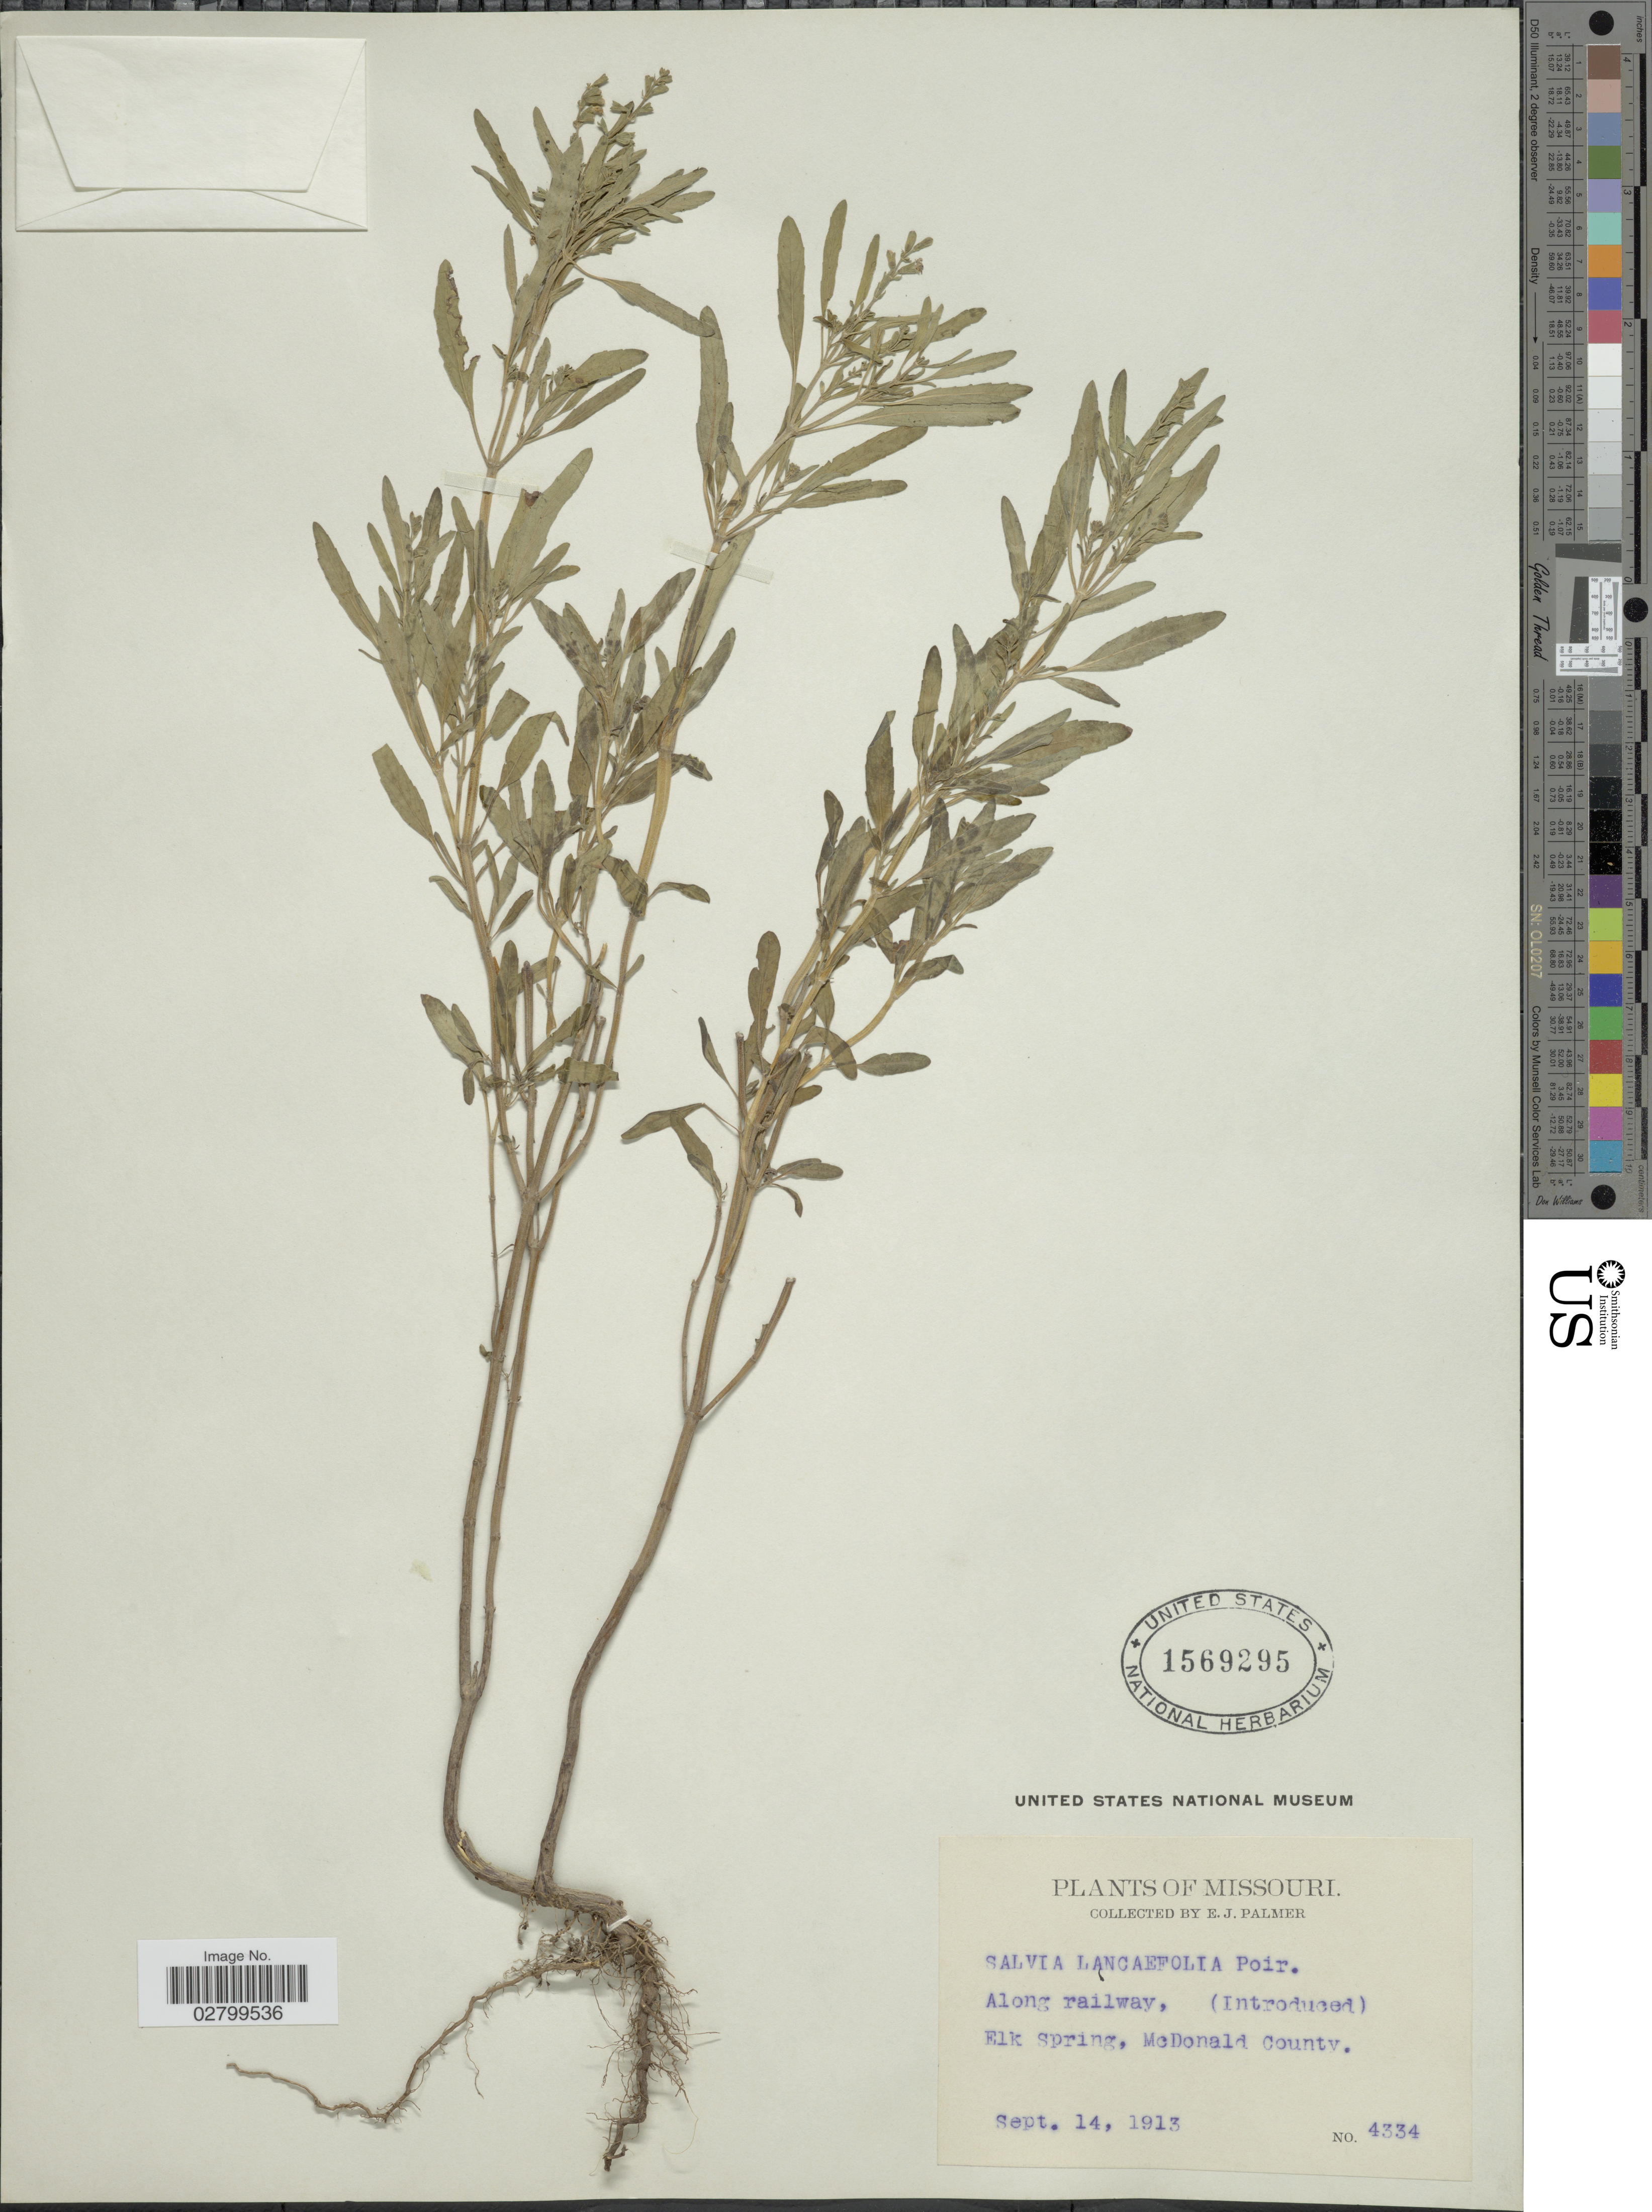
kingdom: Plantae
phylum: Tracheophyta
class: Magnoliopsida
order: Lamiales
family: Lamiaceae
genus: Salvia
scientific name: Salvia lanceolata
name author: Brouss.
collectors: E. J. Palmer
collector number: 4334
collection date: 1913-09-14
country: United States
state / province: Missouri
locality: Along railway. Elk Spring, McDonald County.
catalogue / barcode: US 1569295